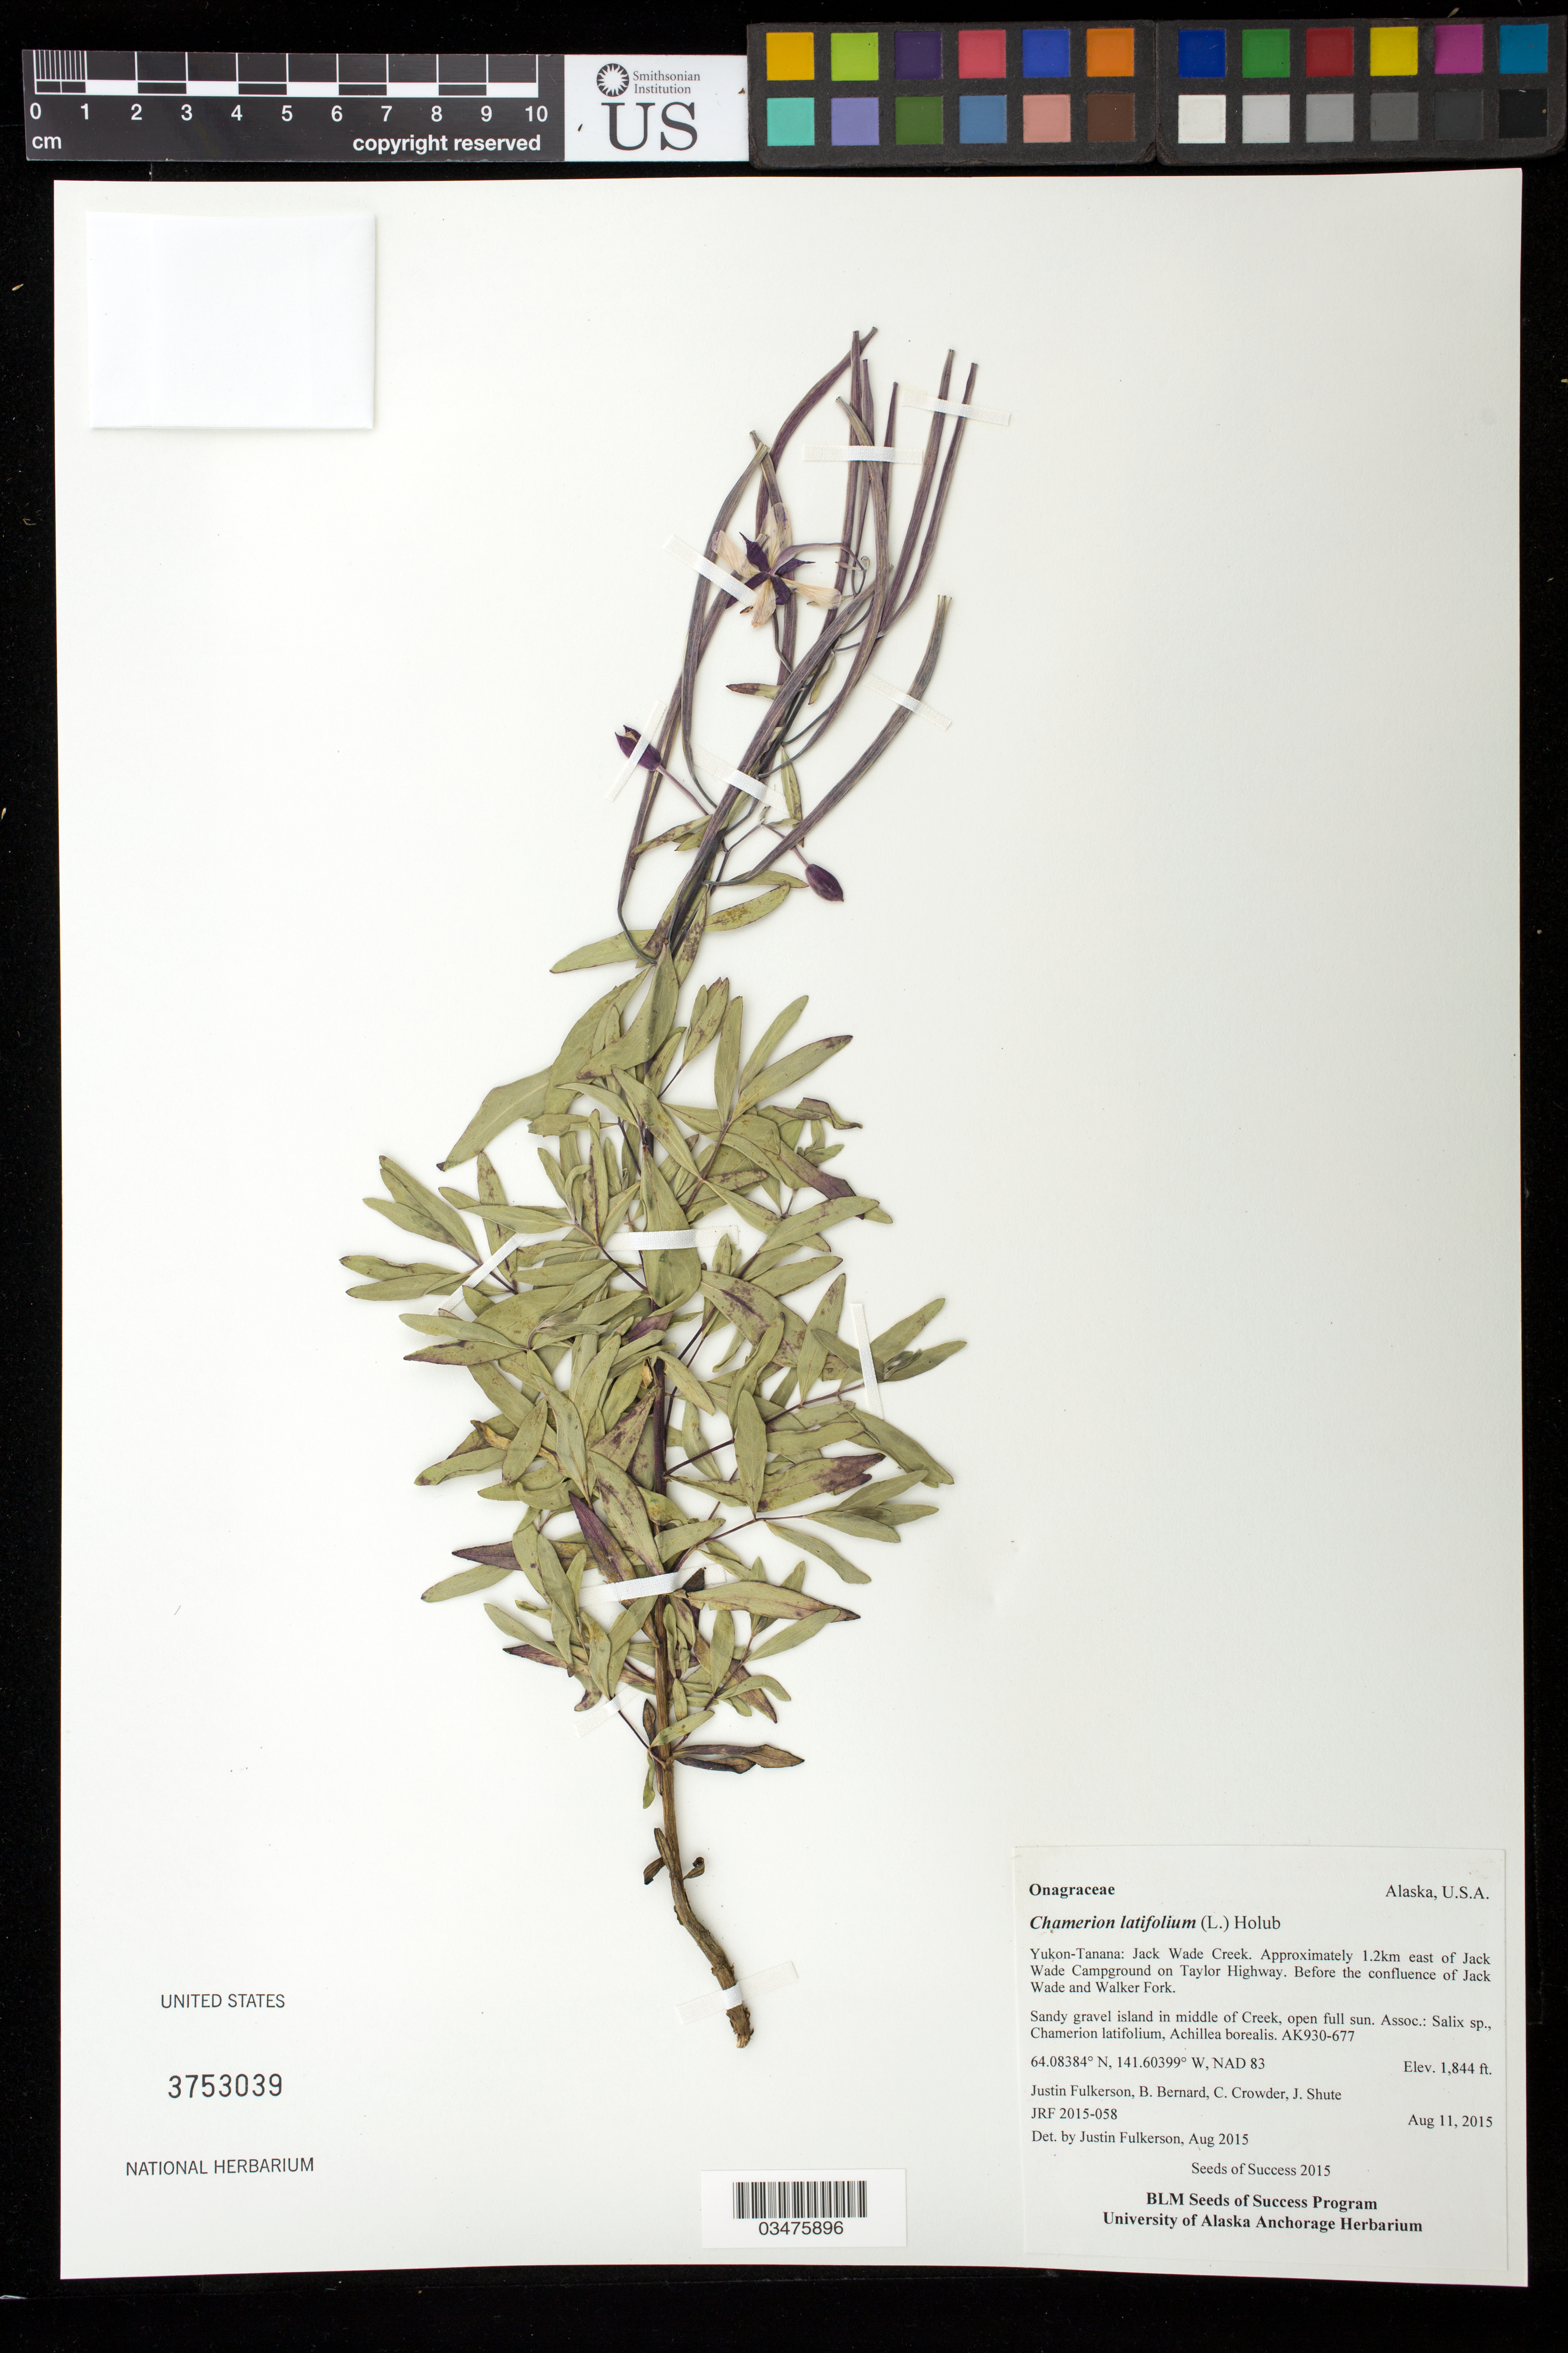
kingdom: Plantae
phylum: Tracheophyta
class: Magnoliopsida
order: Myrtales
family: Onagraceae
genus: Chamerion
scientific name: Chamerion latifolium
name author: (L.) Holub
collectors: J. Fulkerson, C. Crowder, J. Shute & B. Bernard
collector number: AK930-677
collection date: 2015-08-11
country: United States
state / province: Alaska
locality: Yukon-Tanana, Jack Wade Creek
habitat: Sandy gravel island in middle of creek; open, full sun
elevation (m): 562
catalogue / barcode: US 3753039